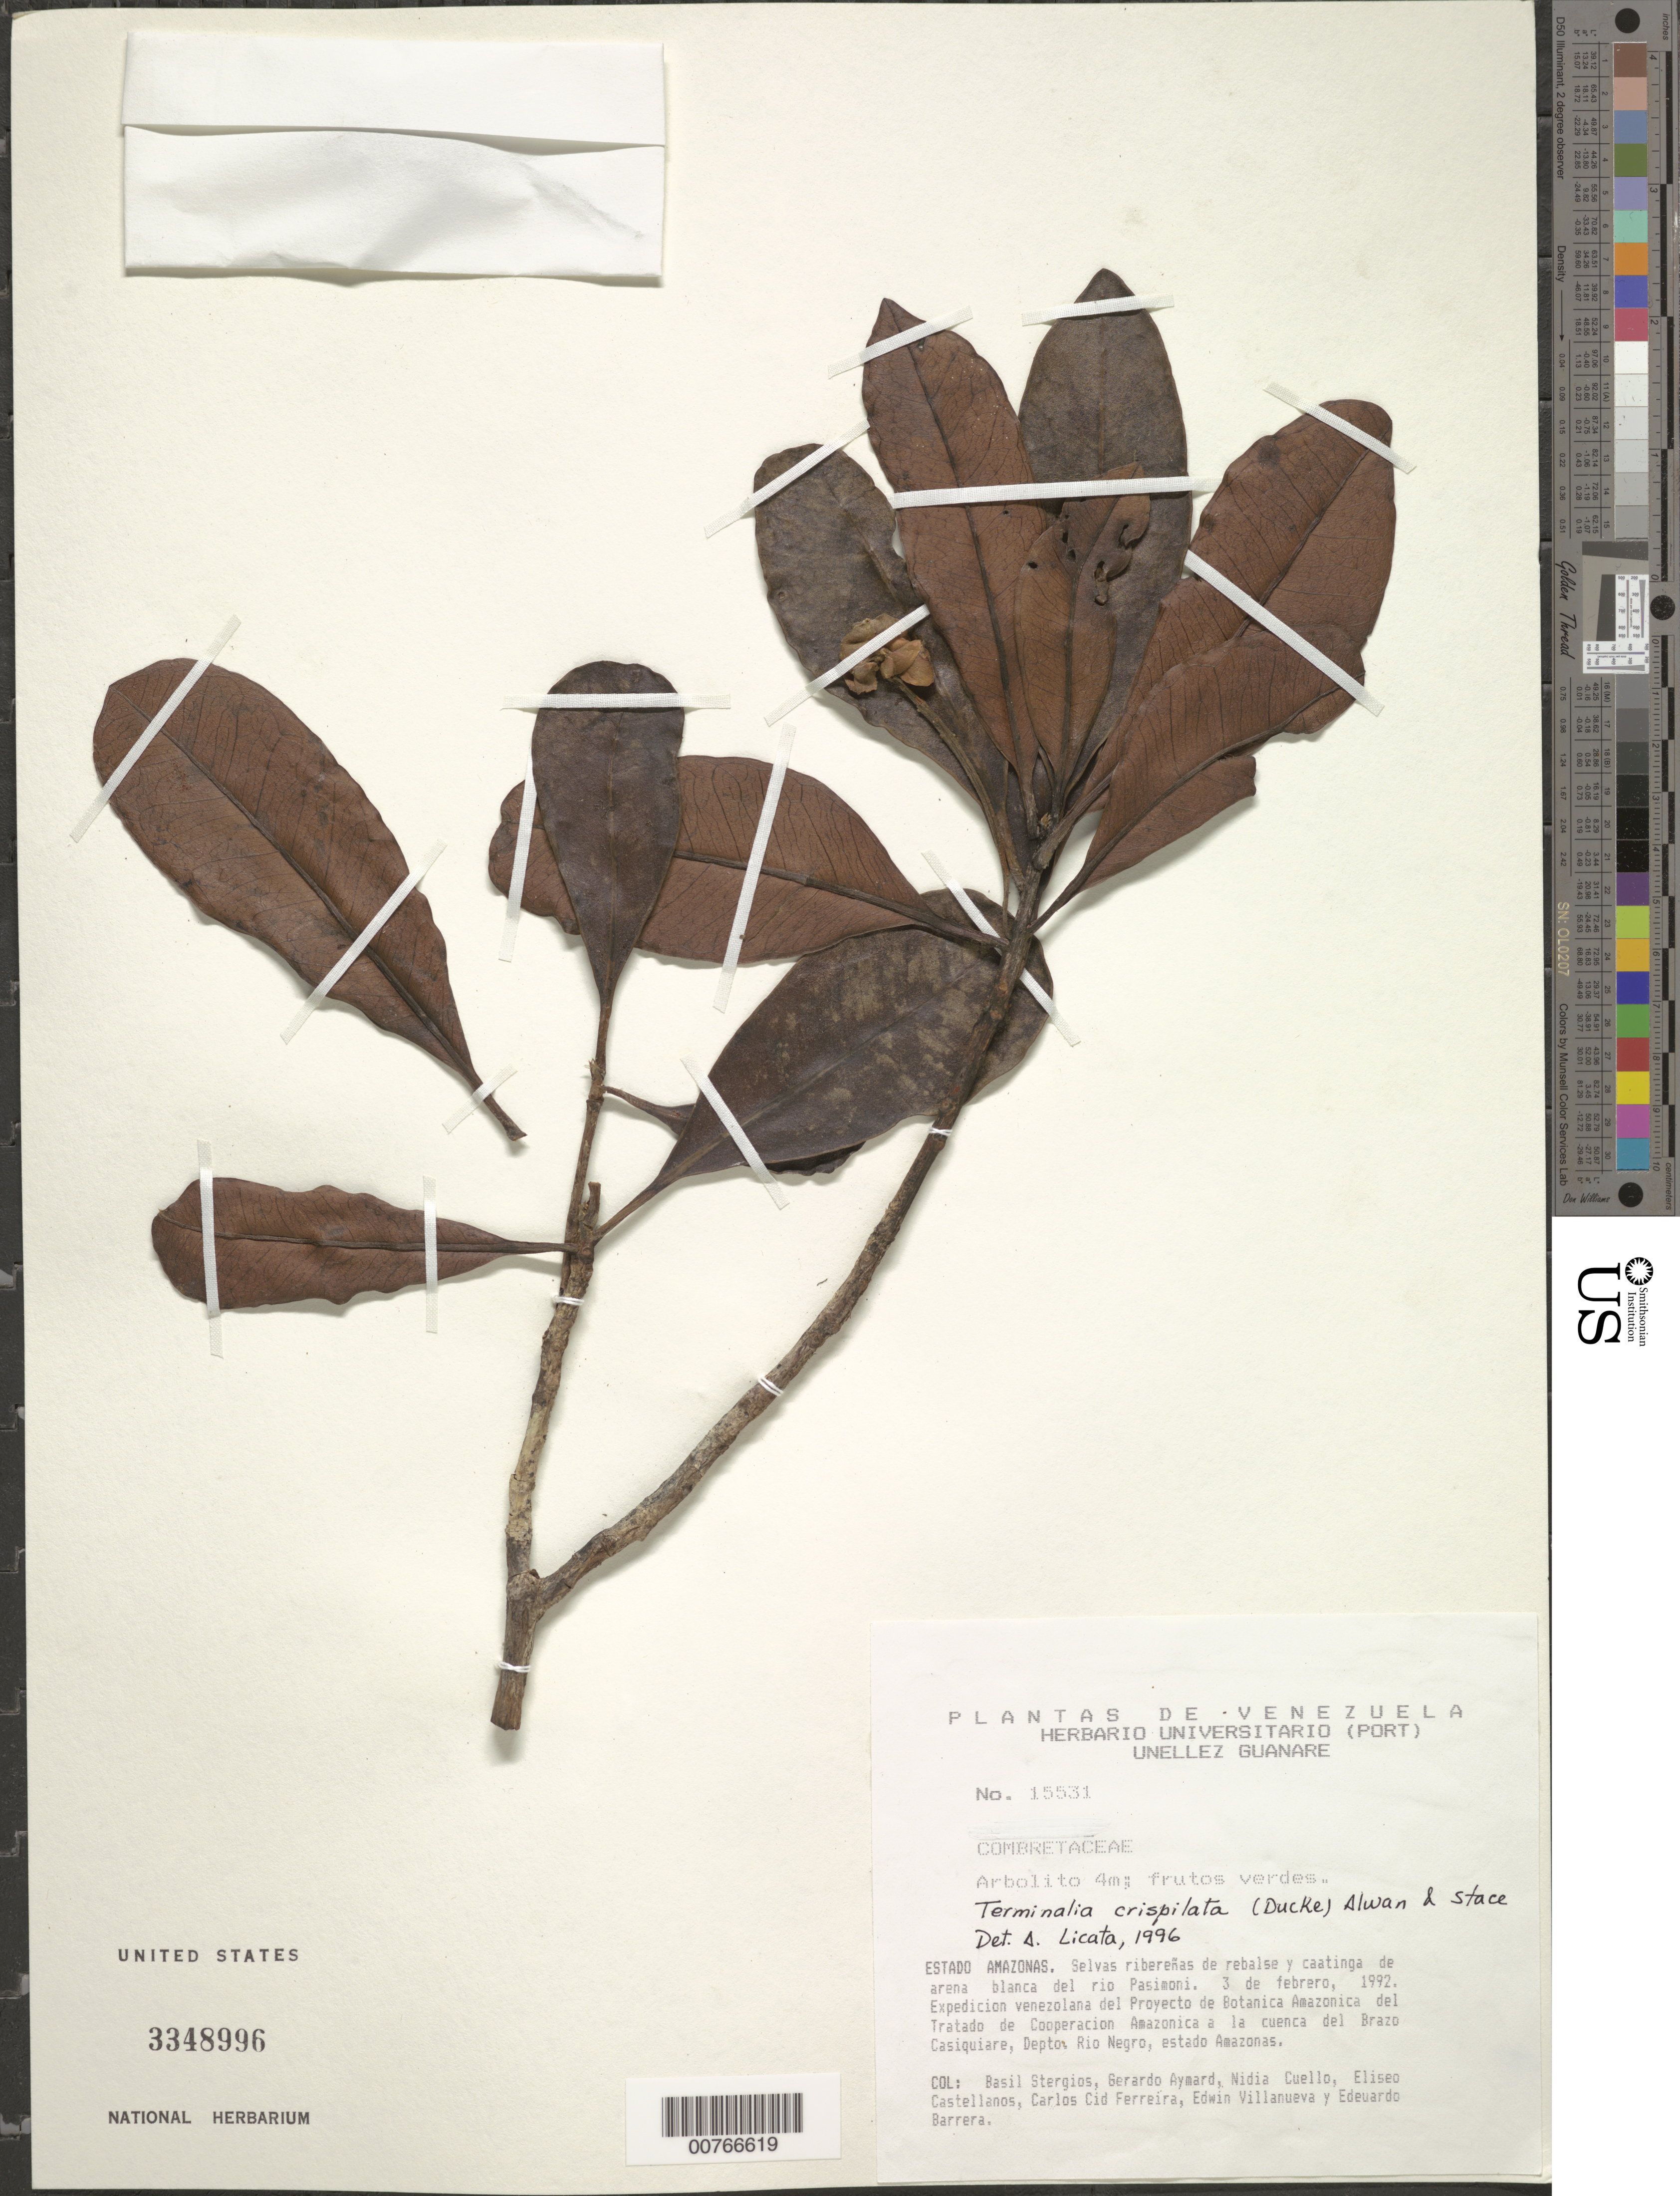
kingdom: Plantae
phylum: Tracheophyta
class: Magnoliopsida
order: Myrtales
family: Combretaceae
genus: Terminalia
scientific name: Terminalia crispialata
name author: (Ducke) Alwan & Stace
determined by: Licata, A., (PORT), Univ. Nac. Exp. de los Llanos Ezequiel Zamora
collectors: B. G. Stergios, G. A. Aymard, N. L. Cuello, E. Castellanos, C. A. Cid Ferreira, E. Villanueva & E. Barrera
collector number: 15531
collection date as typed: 3-Feb-92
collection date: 1992-02-03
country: Venezuela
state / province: Amazonas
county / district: Río Negro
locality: Río Pasimoni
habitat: Selvas ribereñas de rebalse y caatinga de arena blanca del río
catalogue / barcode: US 3348996